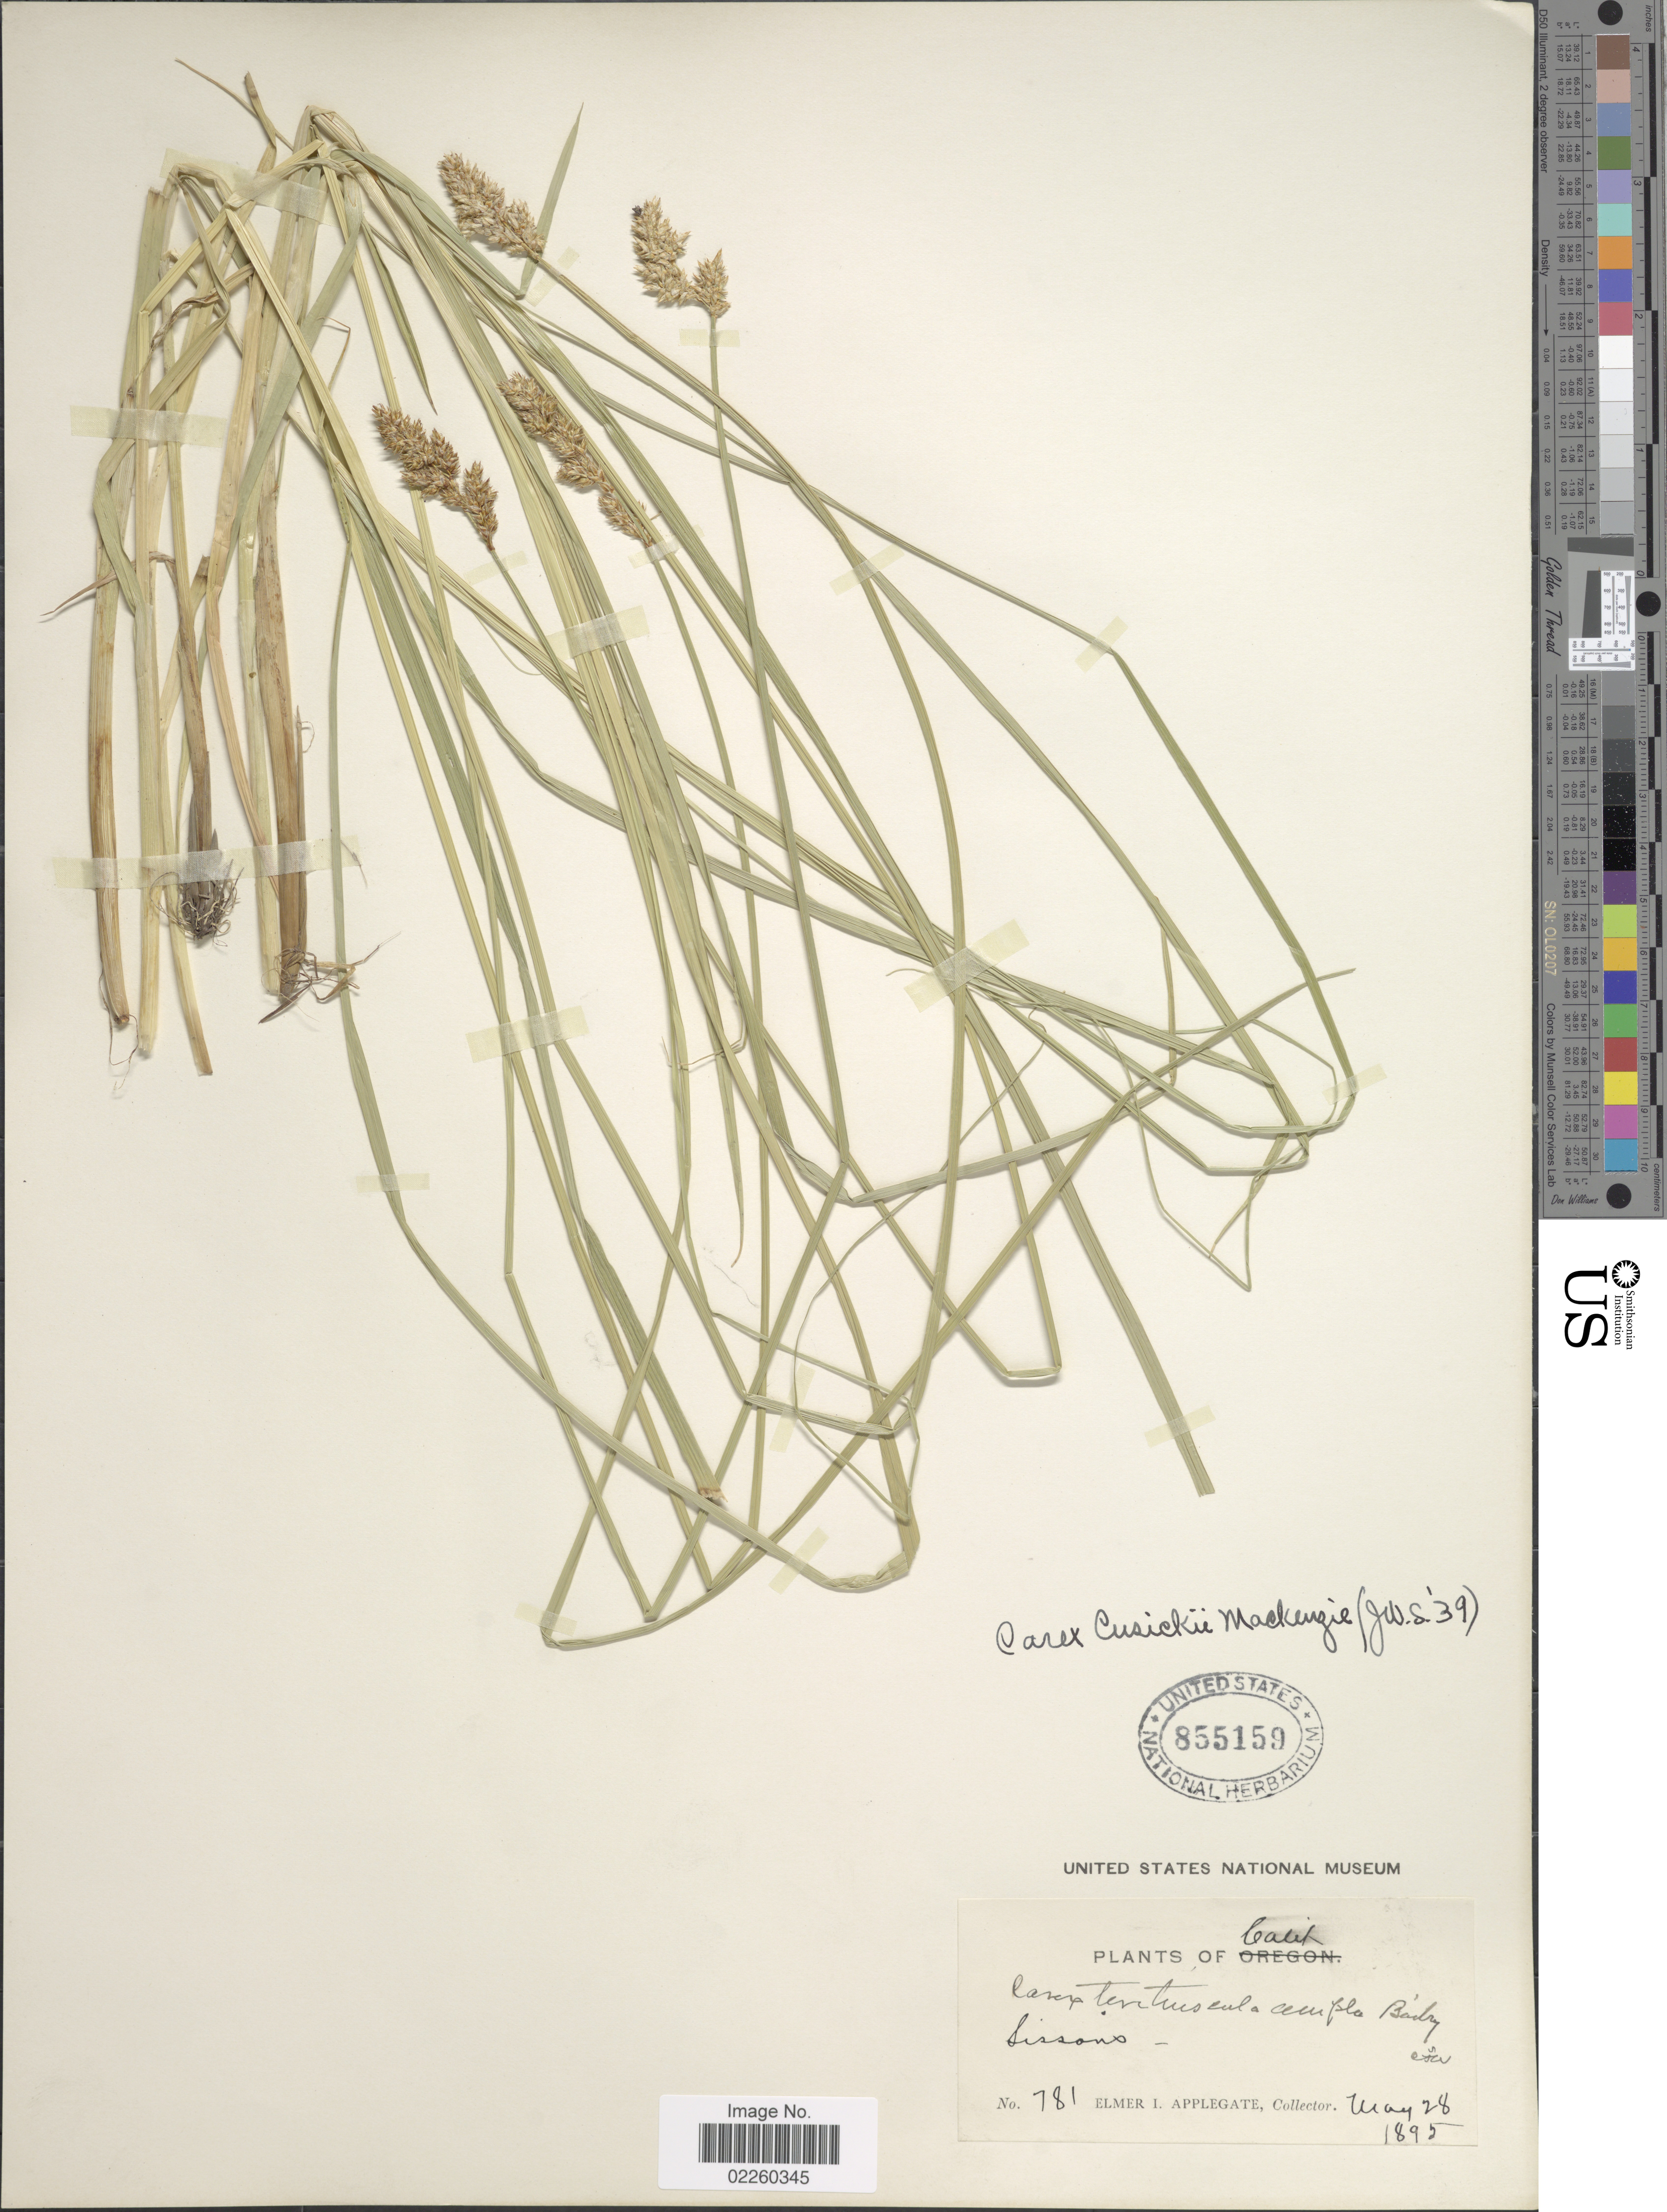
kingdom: Plantae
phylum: Tracheophyta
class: Liliopsida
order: Poales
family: Cyperaceae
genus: Carex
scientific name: Carex cusickii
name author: Mack.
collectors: E. I. Applegate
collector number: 781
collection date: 1895-05-28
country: United States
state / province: California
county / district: Siskiyou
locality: Sissons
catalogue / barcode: US 855159